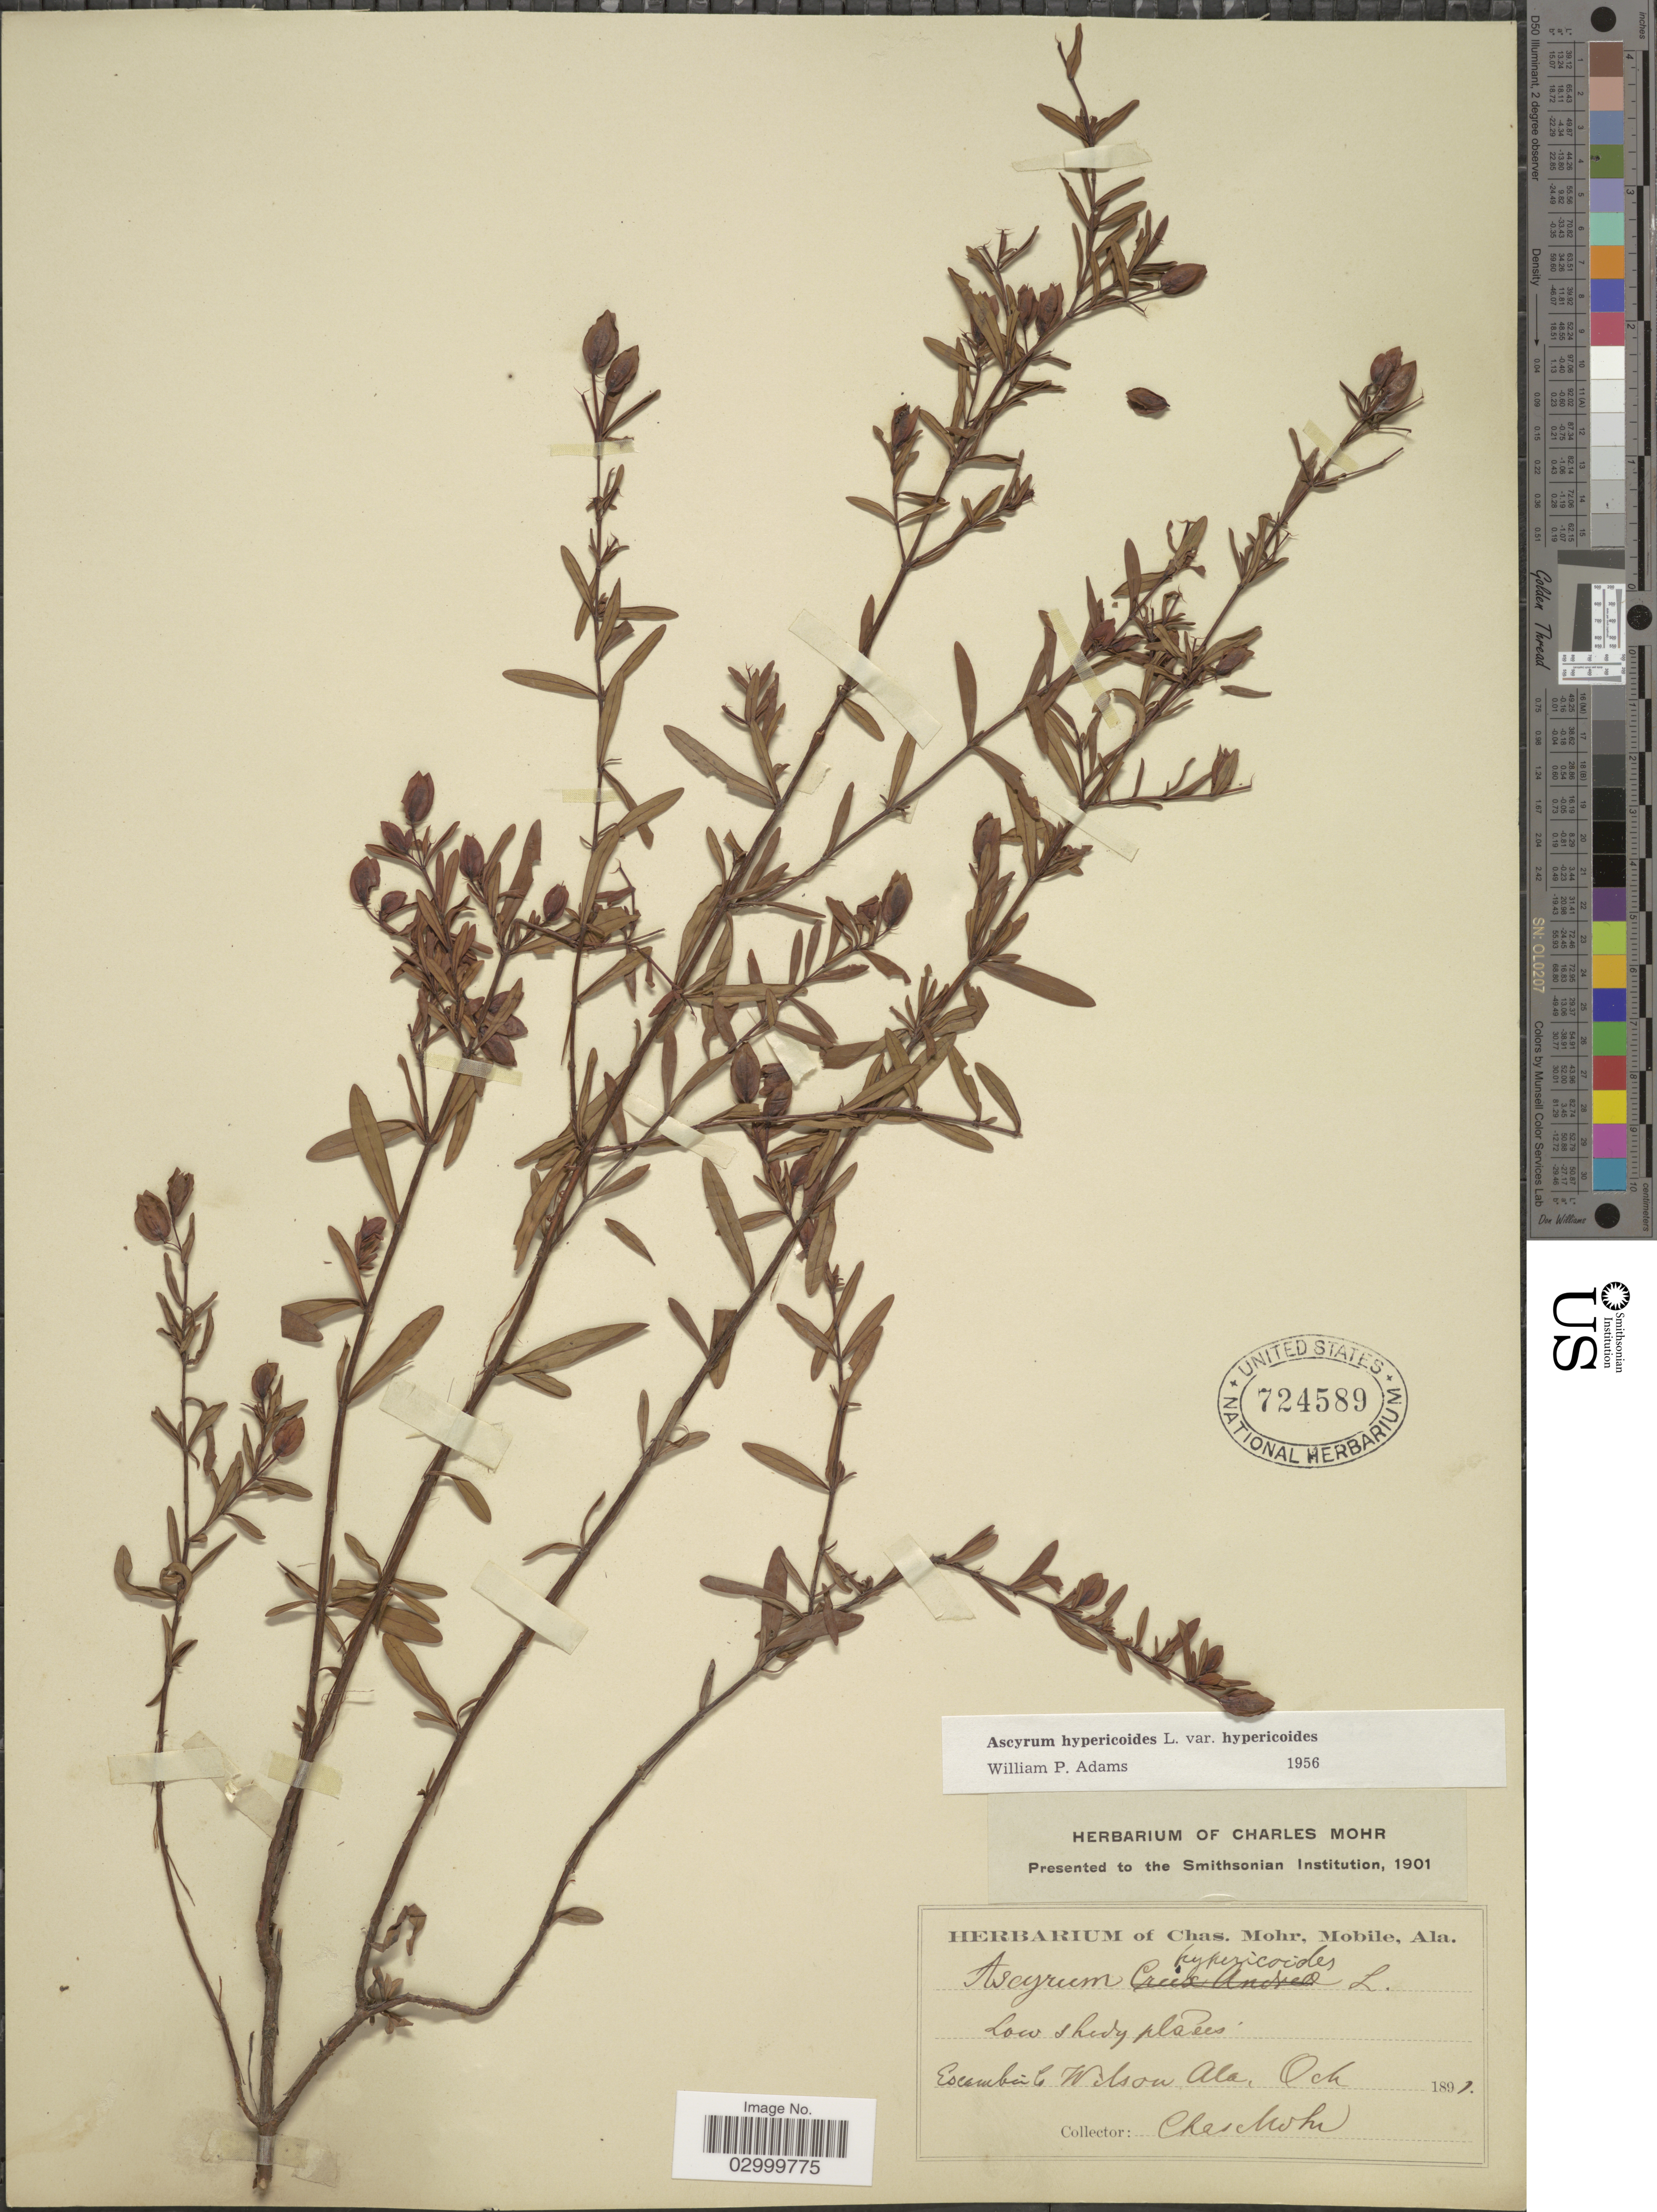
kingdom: Plantae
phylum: Tracheophyta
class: Magnoliopsida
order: Malpighiales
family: Hypericaceae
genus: Hypericum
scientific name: Hypericum hypericoides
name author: (L.) Crantz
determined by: Strong, Mark T., (BOT), Smithsonian Institution - National Museum of Natural History (UNITED STATES)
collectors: Mohr, C. T. (herbarium)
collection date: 1897-10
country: United States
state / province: Alabama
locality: Escambia Co. Wilson.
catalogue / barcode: US 724589